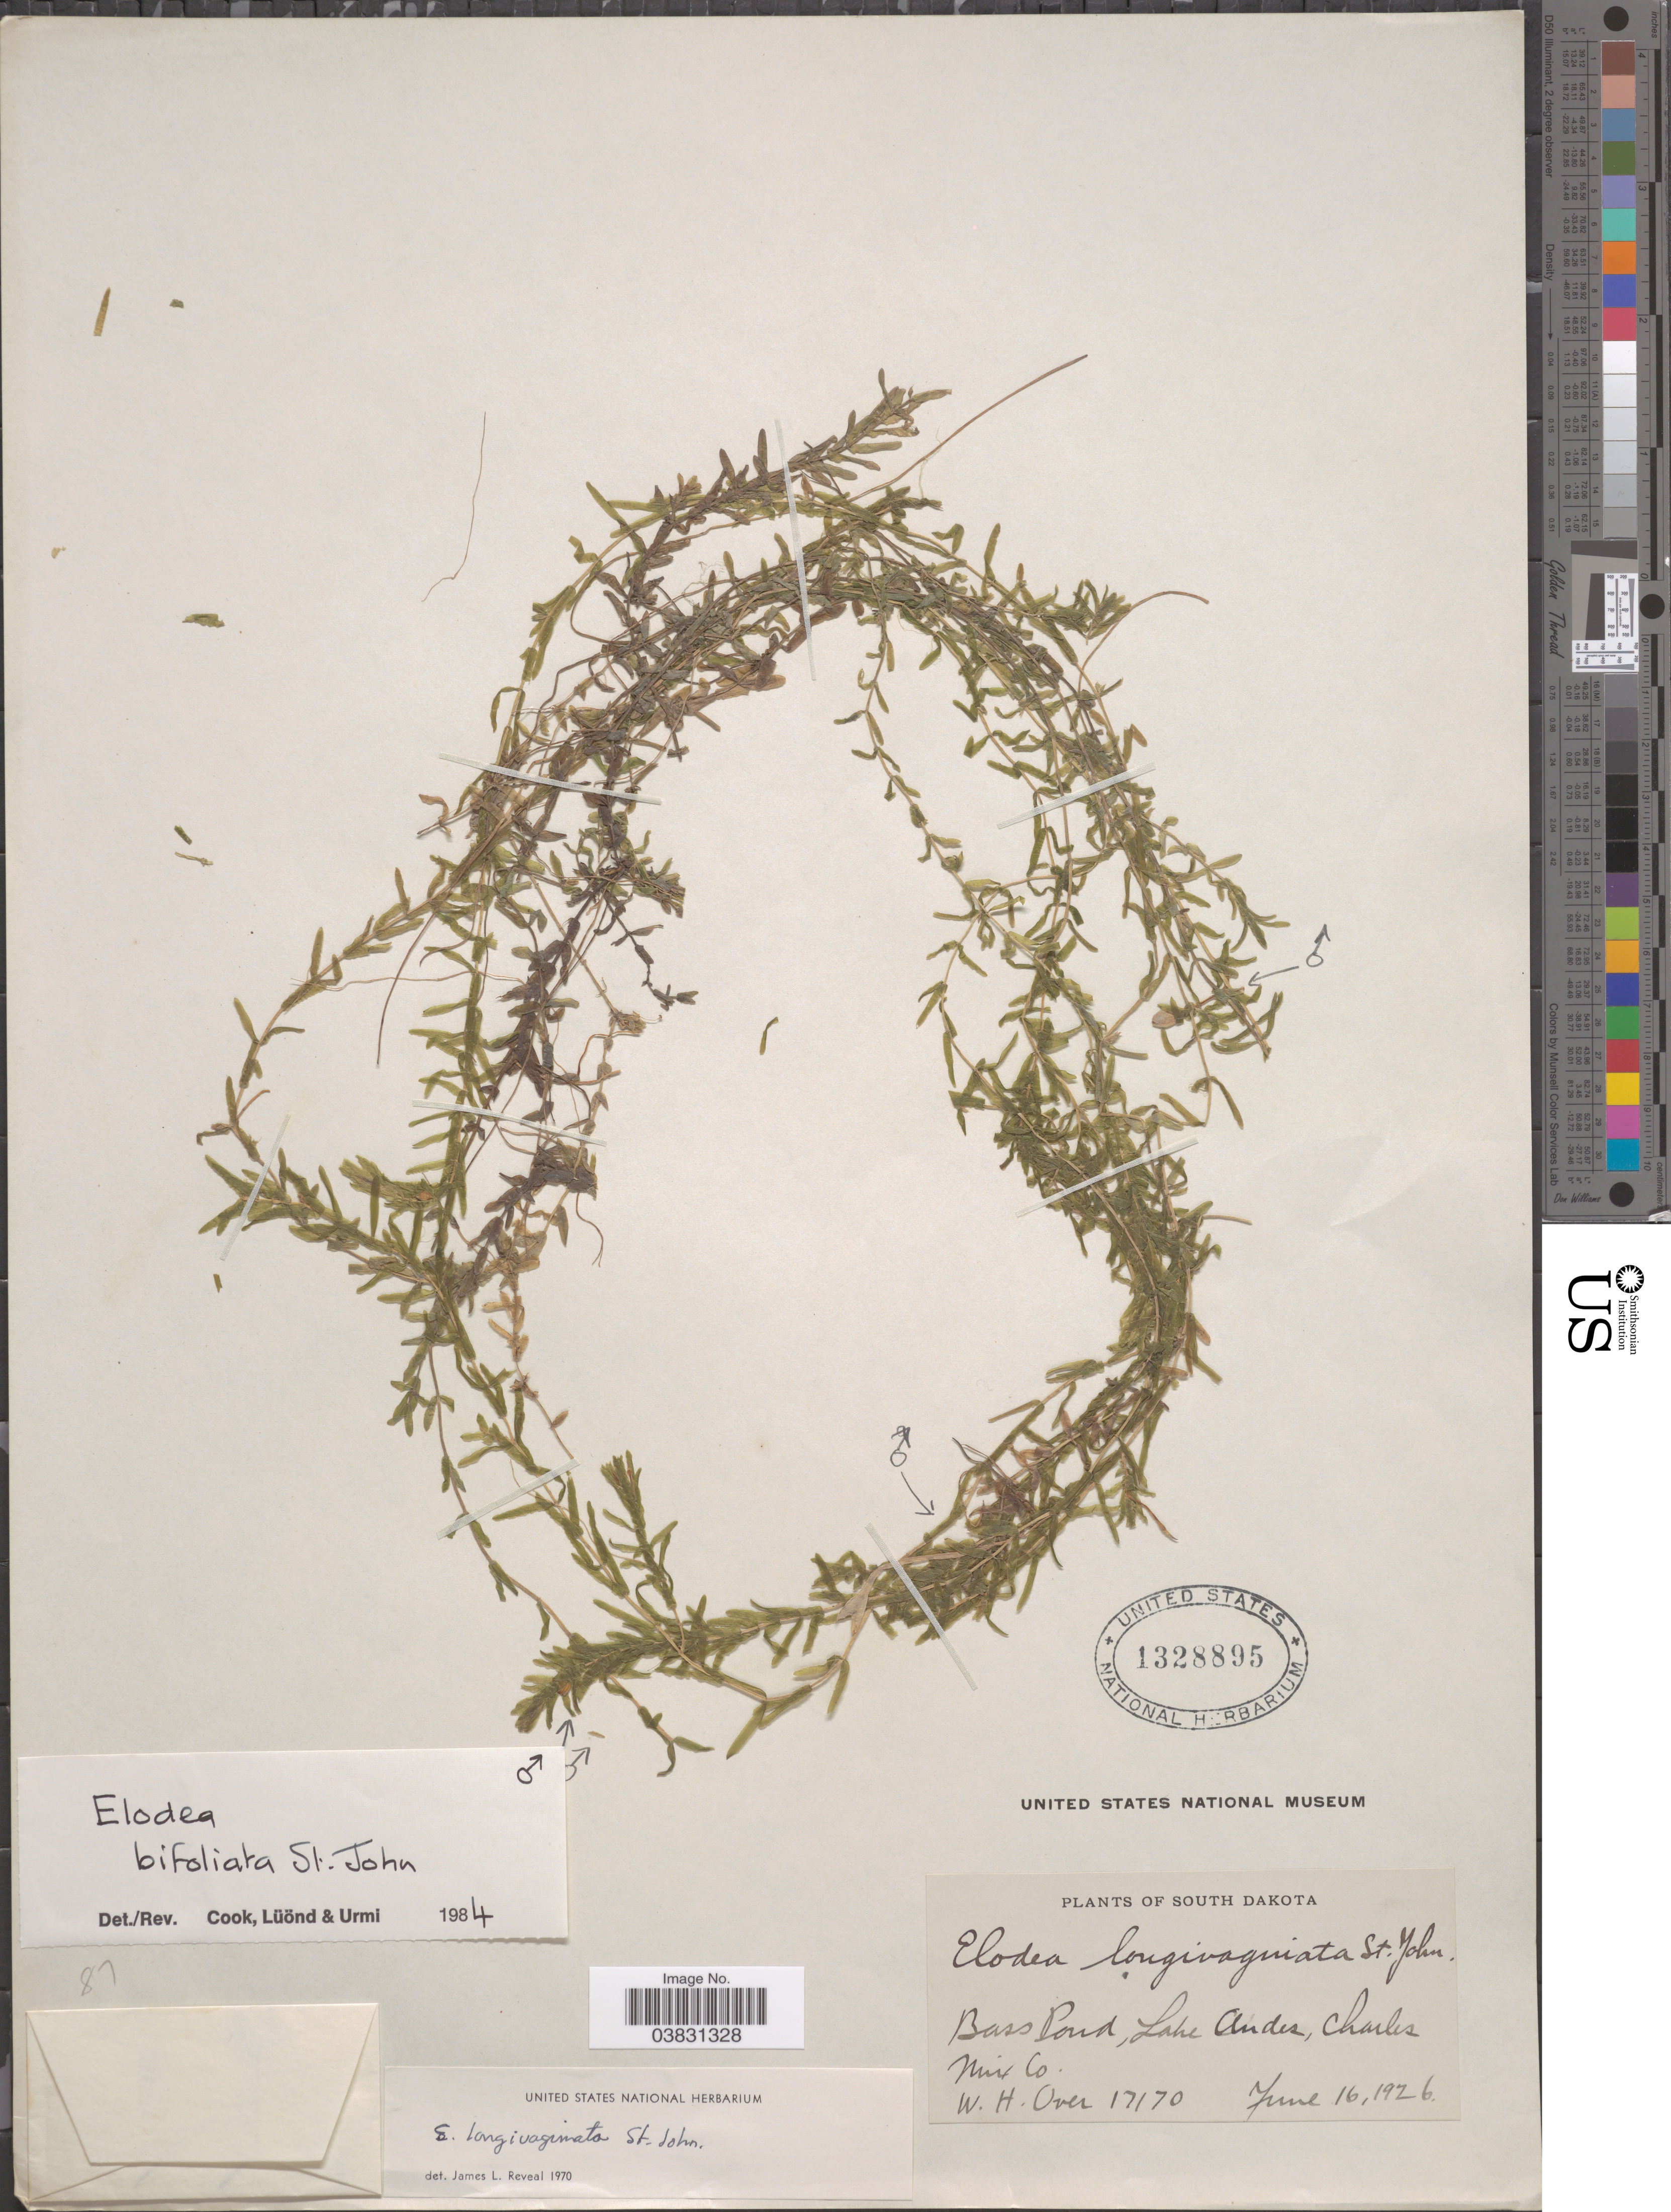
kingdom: Plantae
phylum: Tracheophyta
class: Liliopsida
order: Alismatales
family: Hydrocharitaceae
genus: Elodea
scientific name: Elodea bifoliata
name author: H. St. John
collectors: W. Over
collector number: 17170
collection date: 1926-06-16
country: United States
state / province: South Dakota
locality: Bass Pond, Lake Andes, Charles Mix Co.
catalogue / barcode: US 1328895